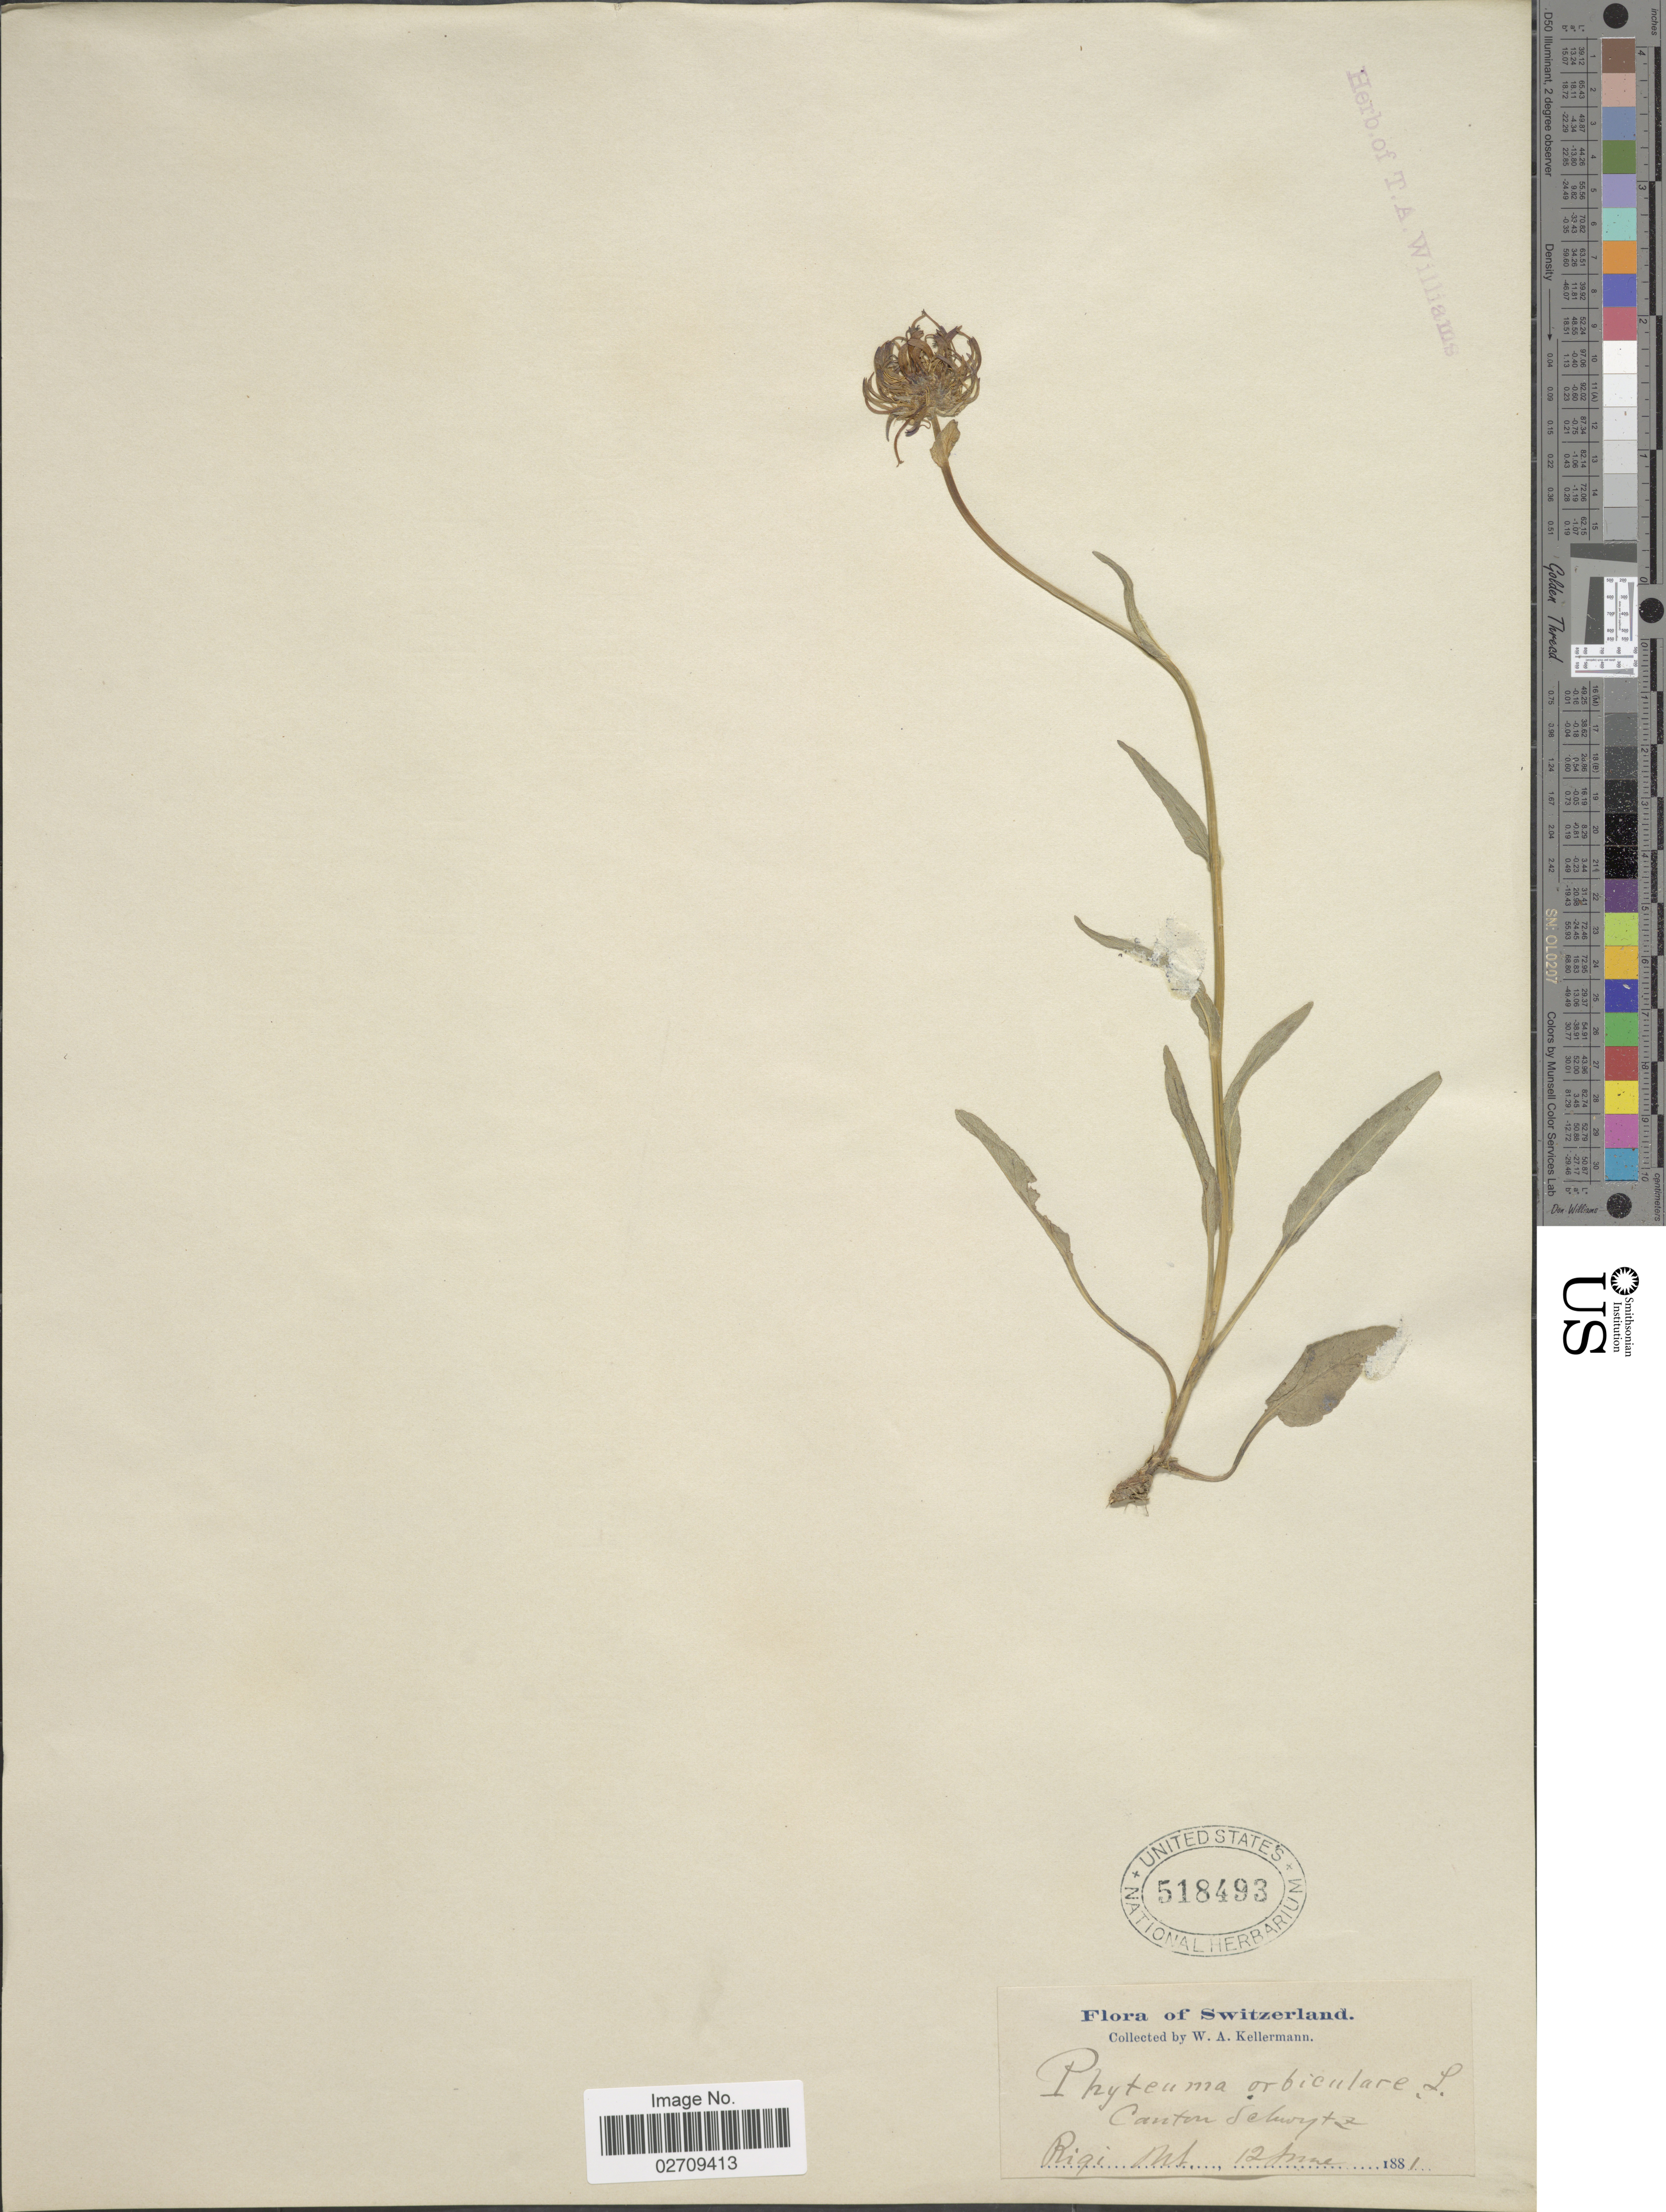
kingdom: Plantae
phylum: Tracheophyta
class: Magnoliopsida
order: Asterales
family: Campanulaceae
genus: Phyteuma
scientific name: Phyteuma orbiculare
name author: L.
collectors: W. A. Kellermann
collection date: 1881-06-12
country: Switzerland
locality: Canton Schwytz, Rigi Mt.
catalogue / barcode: US 518493